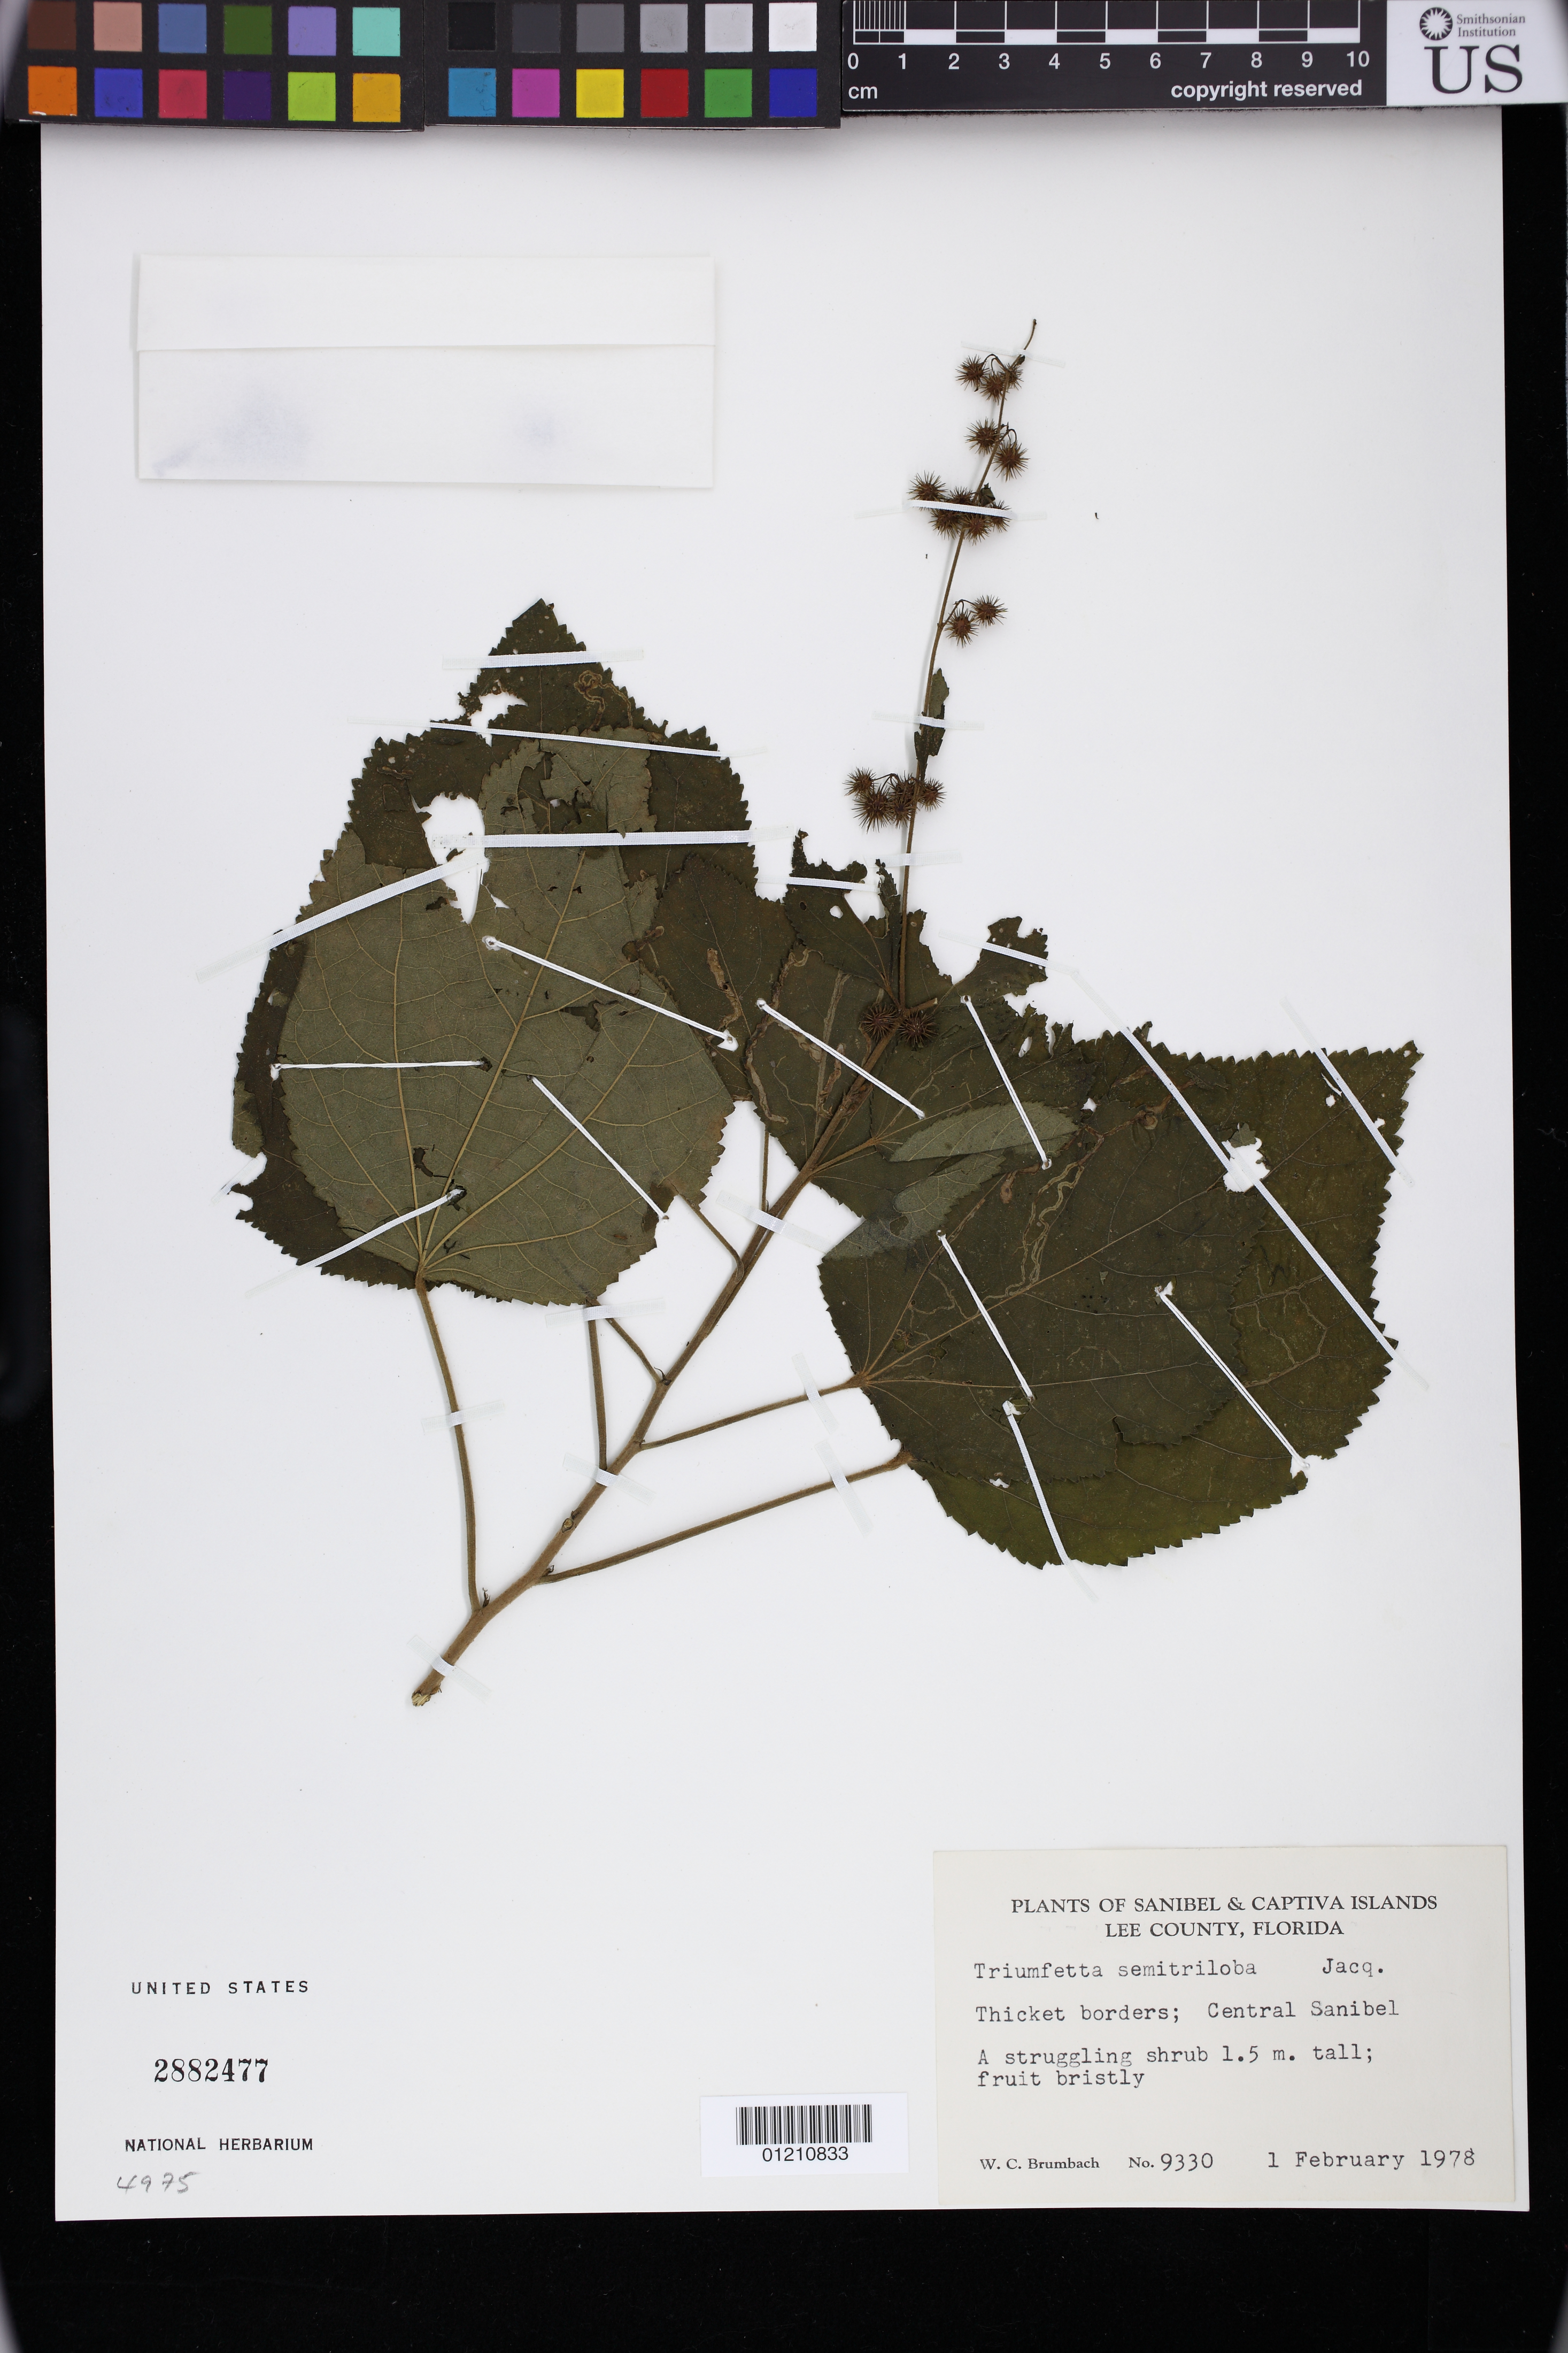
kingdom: Plantae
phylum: Tracheophyta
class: Magnoliopsida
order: Malvales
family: Malvaceae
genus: Triumfetta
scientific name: Triumfetta semitriloba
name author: Jacq.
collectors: W. C. Brumbach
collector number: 9330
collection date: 1978-02-01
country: United States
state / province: Florida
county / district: Lee County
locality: Thicket borders; Central Sanibel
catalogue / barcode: US 2882477